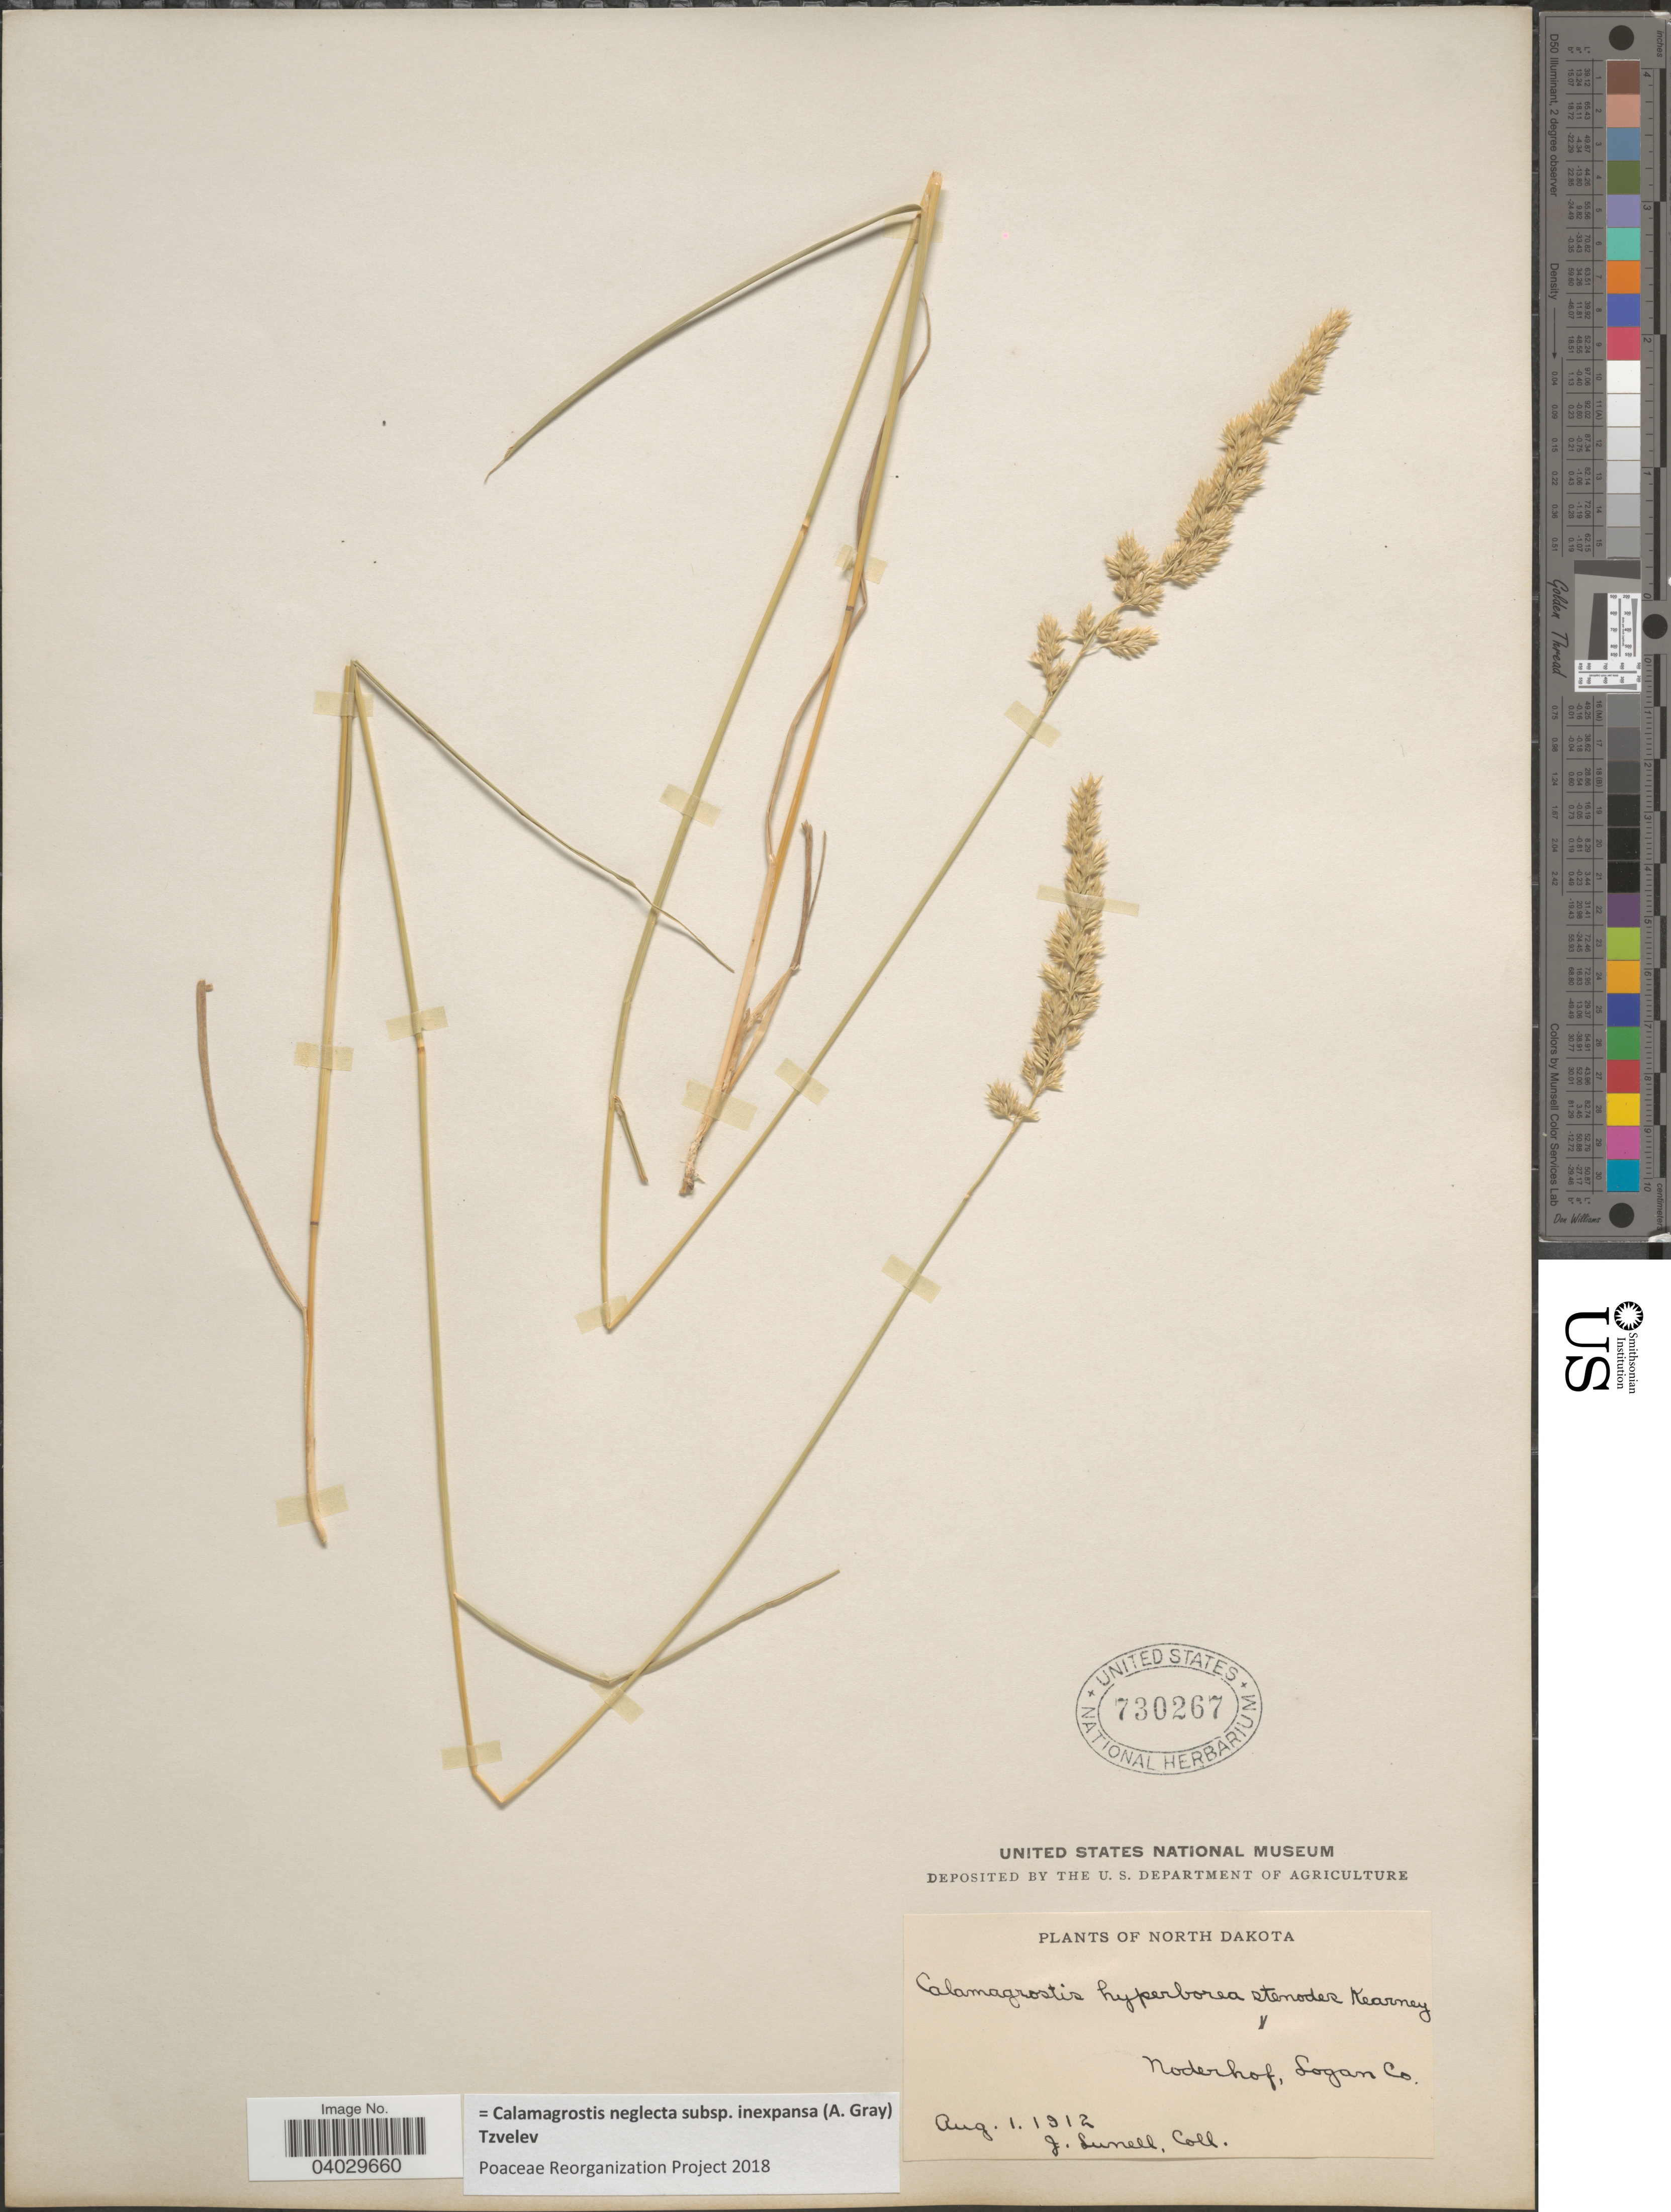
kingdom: Plantae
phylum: Tracheophyta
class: Liliopsida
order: Poales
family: Poaceae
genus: Calamagrostis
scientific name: Calamagrostis neglecta subsp. inexpansa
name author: (A. Gray) Tzvelev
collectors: J. Lunell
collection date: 1912-08-01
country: United States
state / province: North Dakota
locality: Noderhof, Logan Co.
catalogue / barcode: US 730267